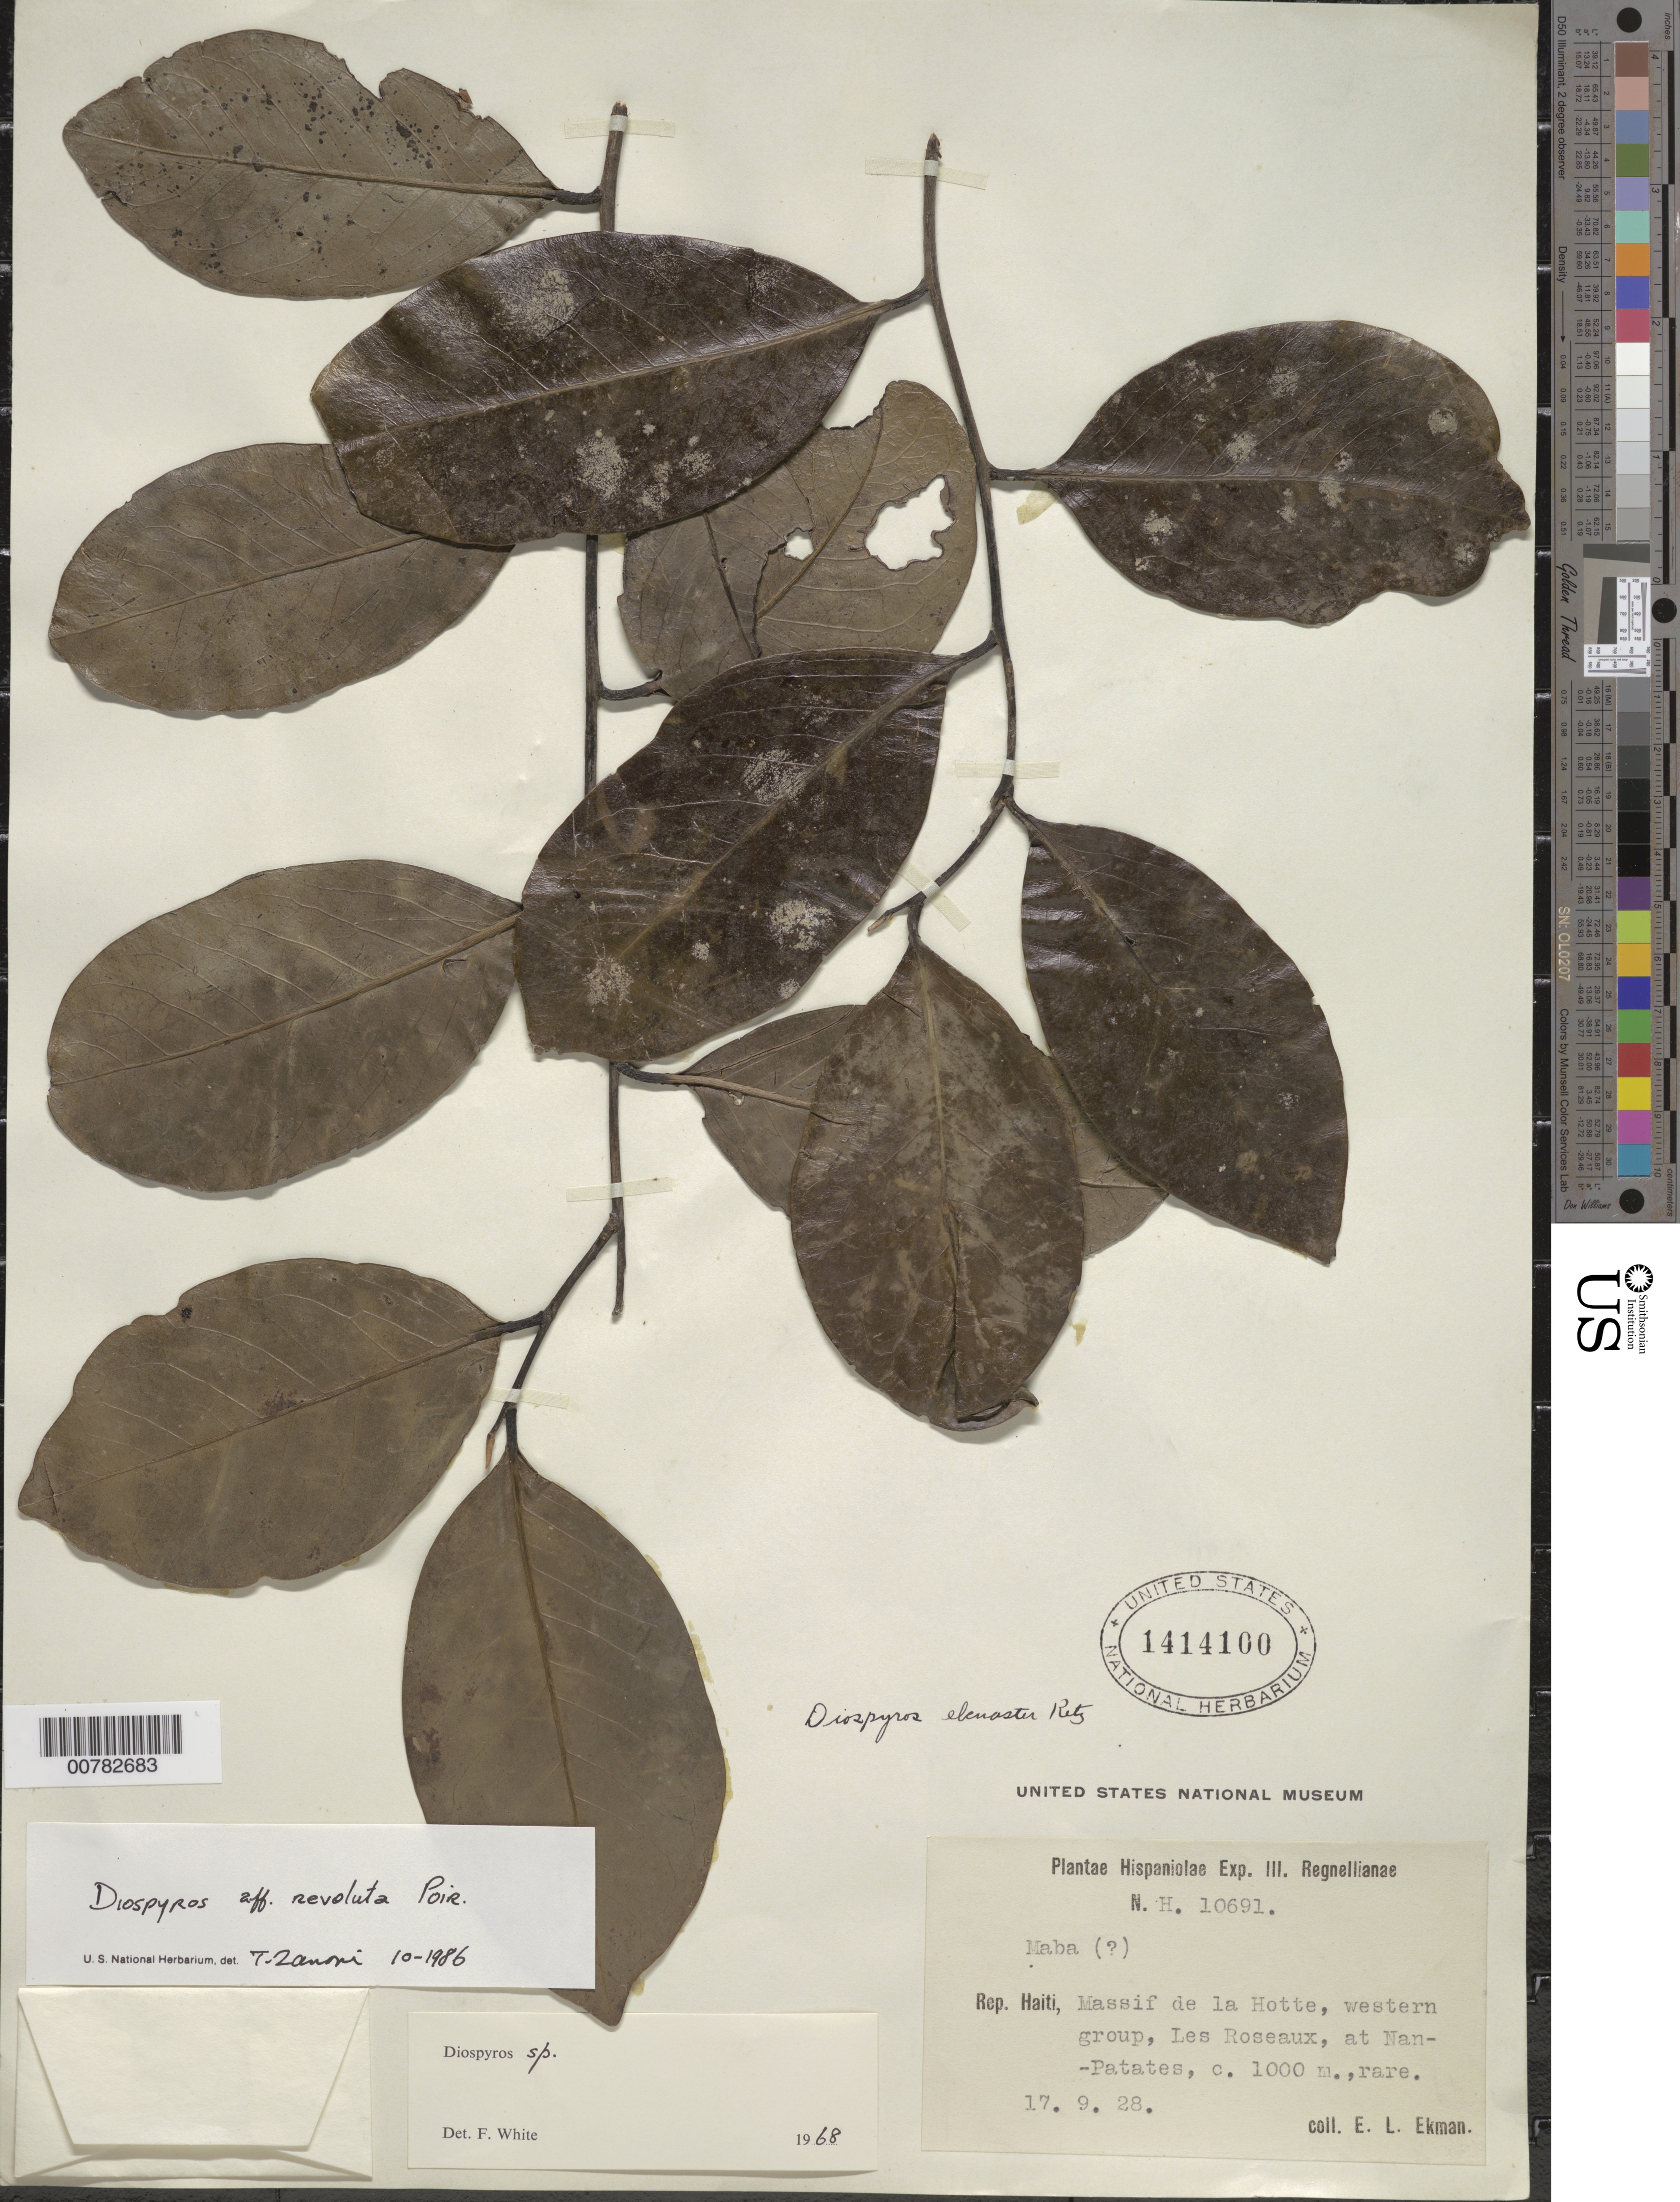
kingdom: Plantae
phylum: Tracheophyta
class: Magnoliopsida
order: Ericales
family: Ebenaceae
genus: Diospyros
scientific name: Diospyros revoluta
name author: Poir.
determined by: Zanoni, T. A., (NY), New York Botanical Garden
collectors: E. L. Ekman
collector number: H 10691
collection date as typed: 17 Sep 1928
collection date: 1928-09-17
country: Haiti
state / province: Grand'Anse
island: Hispaniola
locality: At Nan-Patates, Les Roseaux, western group, Massif de la Hotte.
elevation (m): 1000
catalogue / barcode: US 1414100